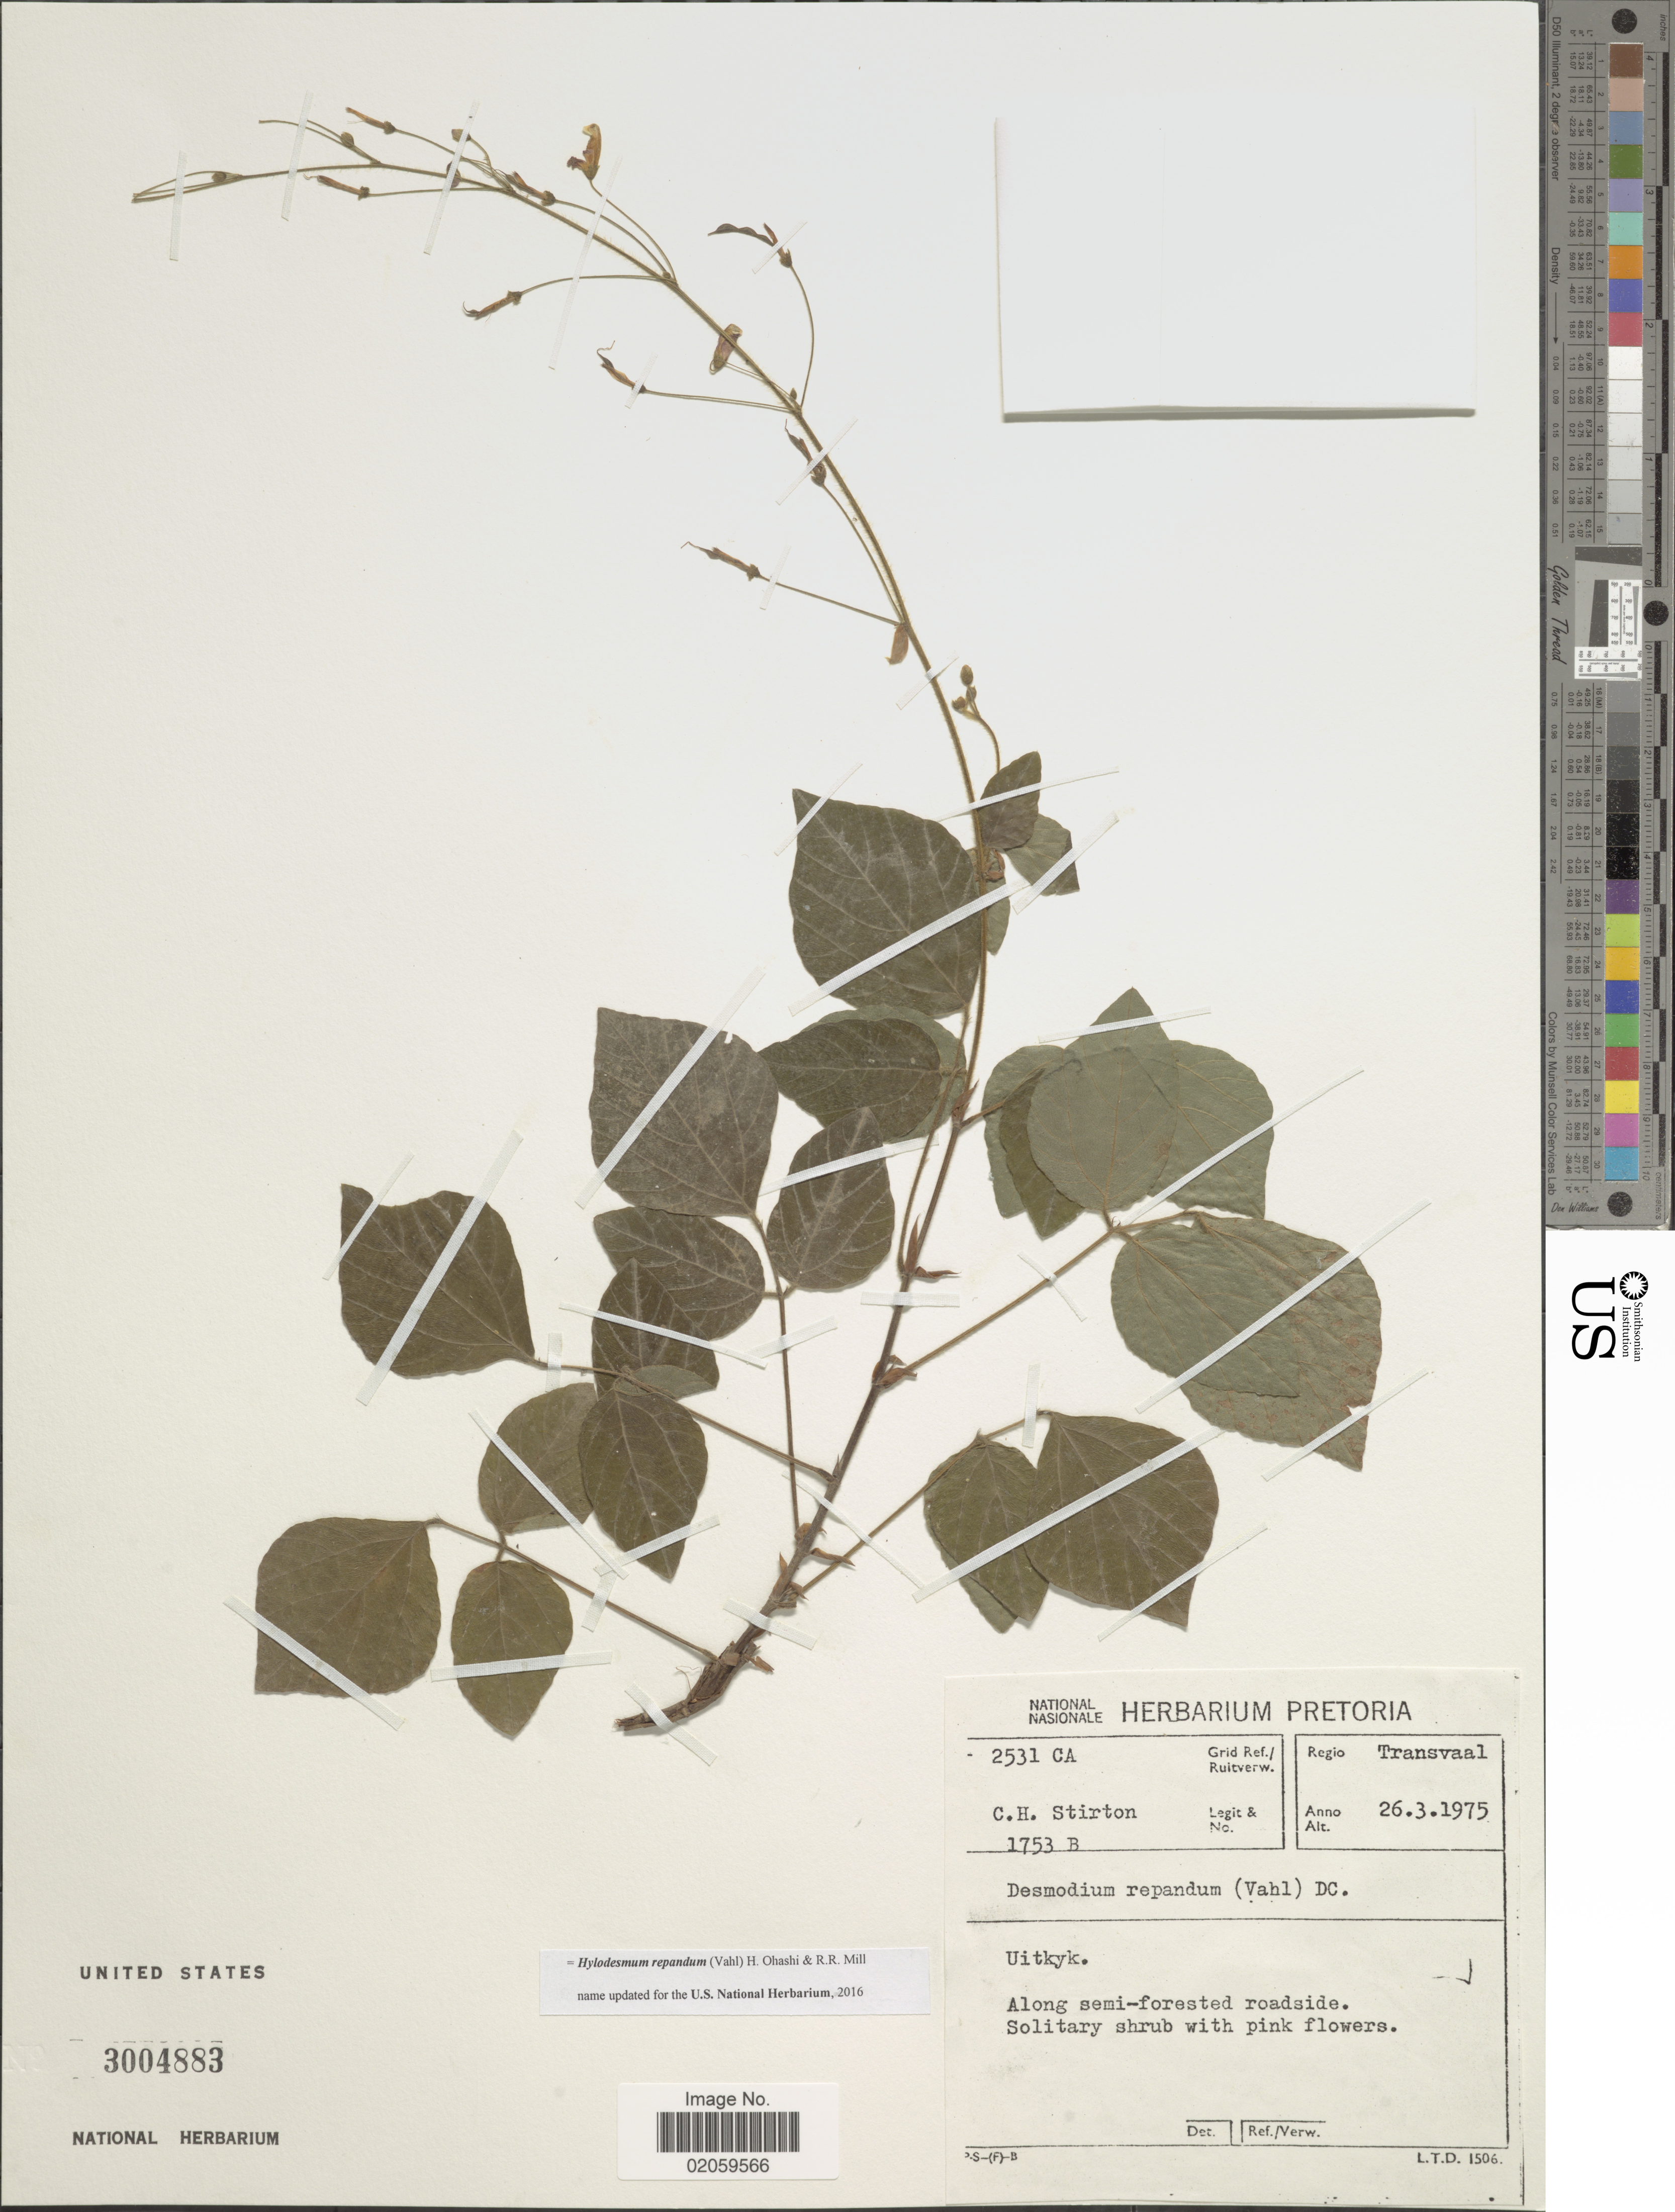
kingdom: Plantae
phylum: Tracheophyta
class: Magnoliopsida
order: Fabales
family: Fabaceae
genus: Hylodesmum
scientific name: Hylodesmum repandum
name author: (Vahl) H. Ohashi & R.R. Mill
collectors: C. H. Stirton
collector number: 1753B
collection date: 1975-03-26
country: South Africa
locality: Transvaal, Uitkijk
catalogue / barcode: US 3004883